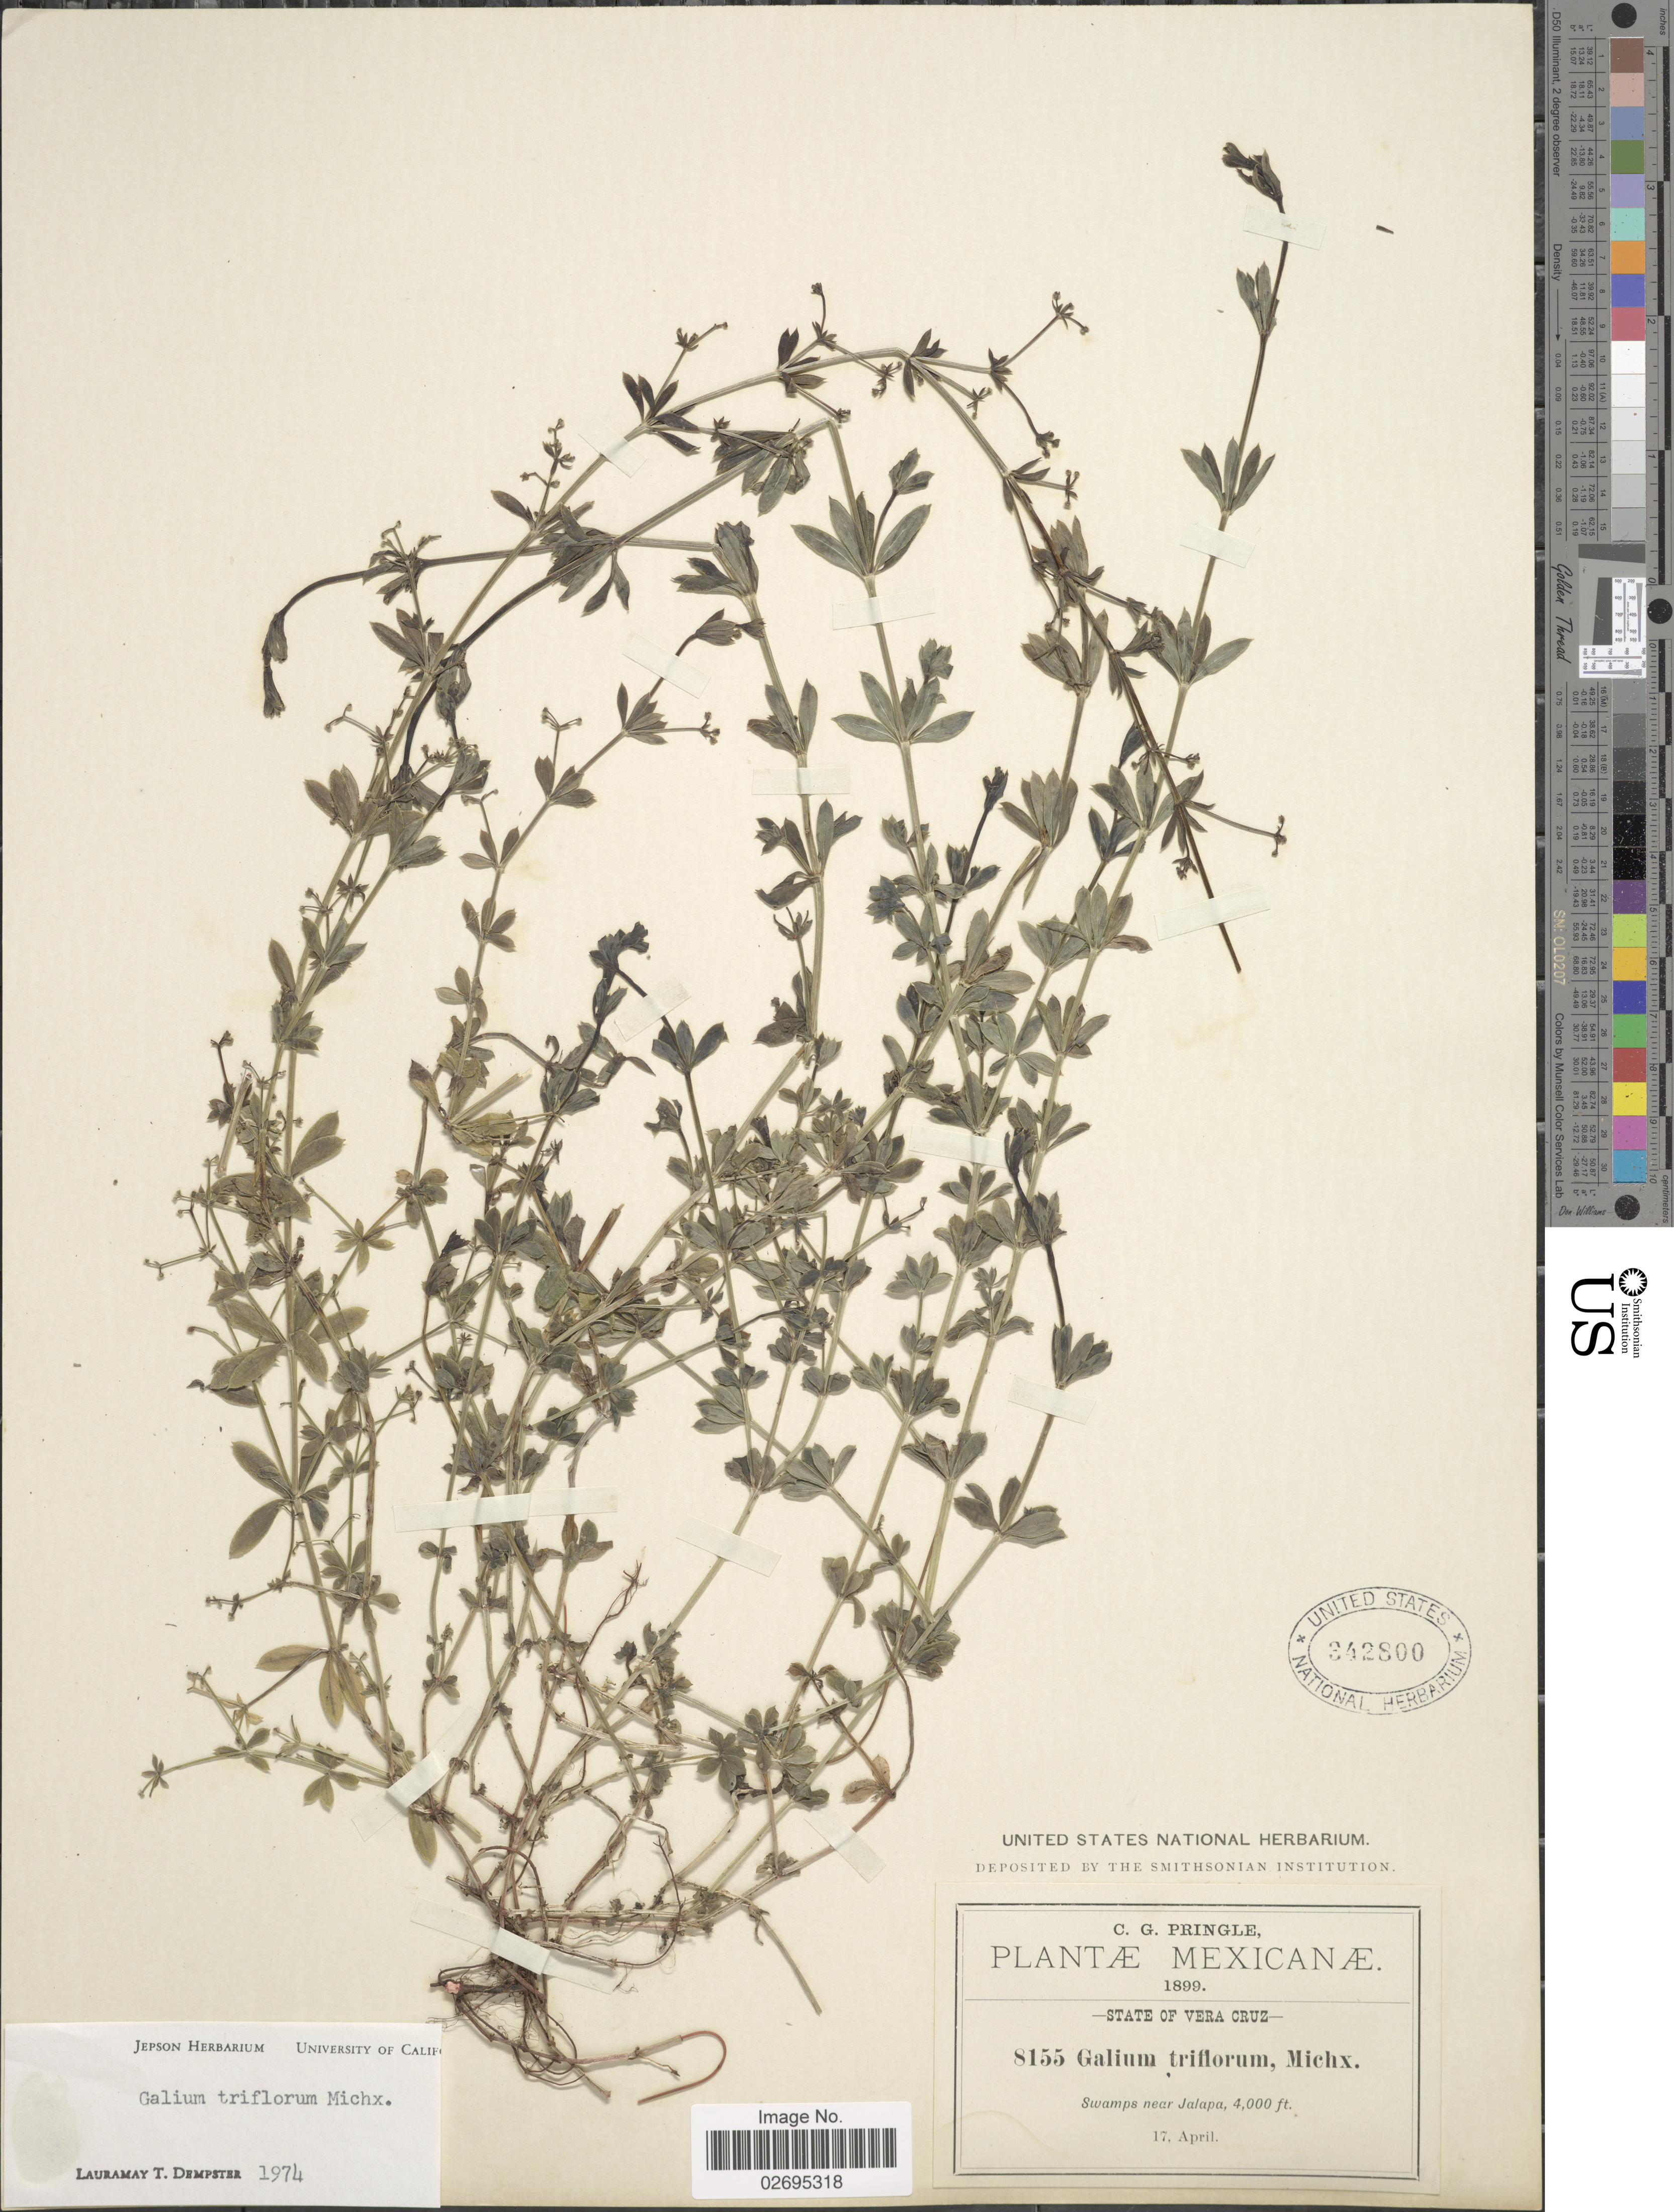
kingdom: Plantae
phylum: Tracheophyta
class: Magnoliopsida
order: Gentianales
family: Rubiaceae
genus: Galium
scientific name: Galium triflorum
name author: Michx.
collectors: C. G. Pringle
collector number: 8155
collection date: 1899-04-17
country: Mexico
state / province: Veracruz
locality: Swamps near Jalapa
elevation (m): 1219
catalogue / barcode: US 342800